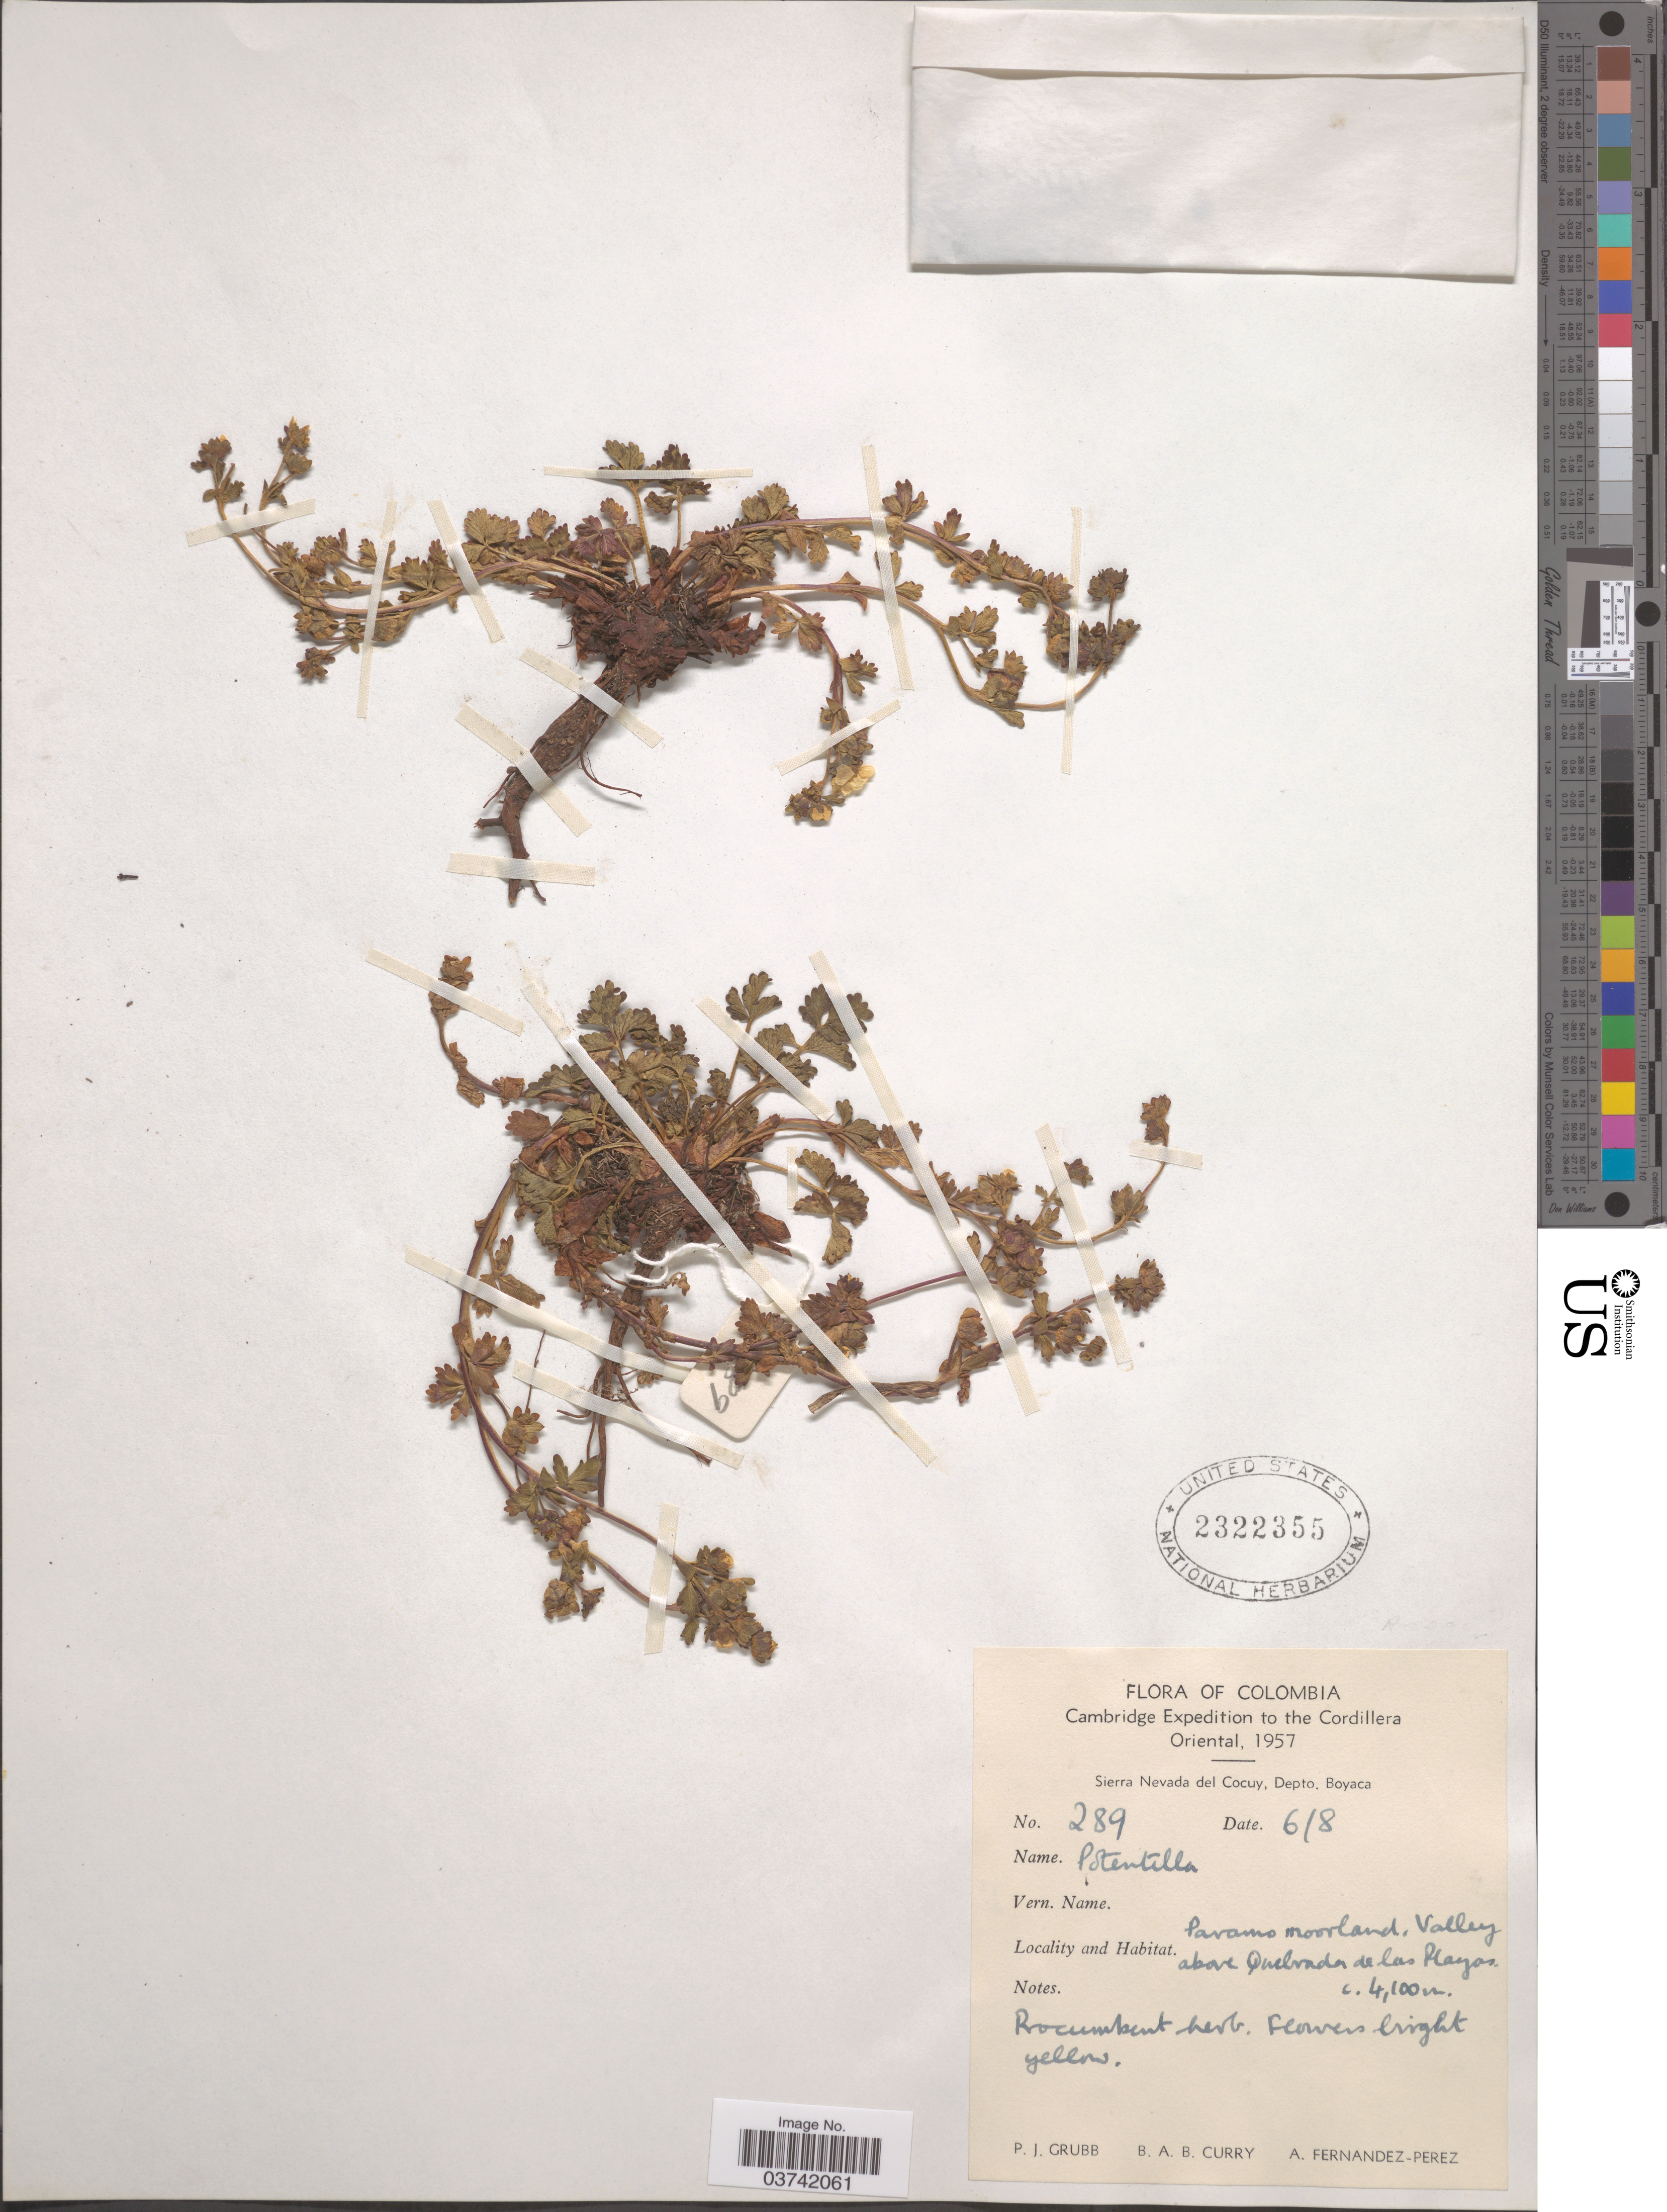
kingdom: Plantae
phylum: Tracheophyta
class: Magnoliopsida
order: Rosales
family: Rosaceae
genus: Potentilla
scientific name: Potentilla sp.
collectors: P. J. Grubb, B. A. B. Curry & A. Fernández-Pérez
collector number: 289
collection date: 1957-08-06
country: Colombia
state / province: Boyacá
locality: The Cordillera Oriental. Sierra Nevada del Cocuy, Depto. Boyaca. Paramo Moorland, Valley above Quebrada de las Playas.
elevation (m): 4100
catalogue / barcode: US 2322355